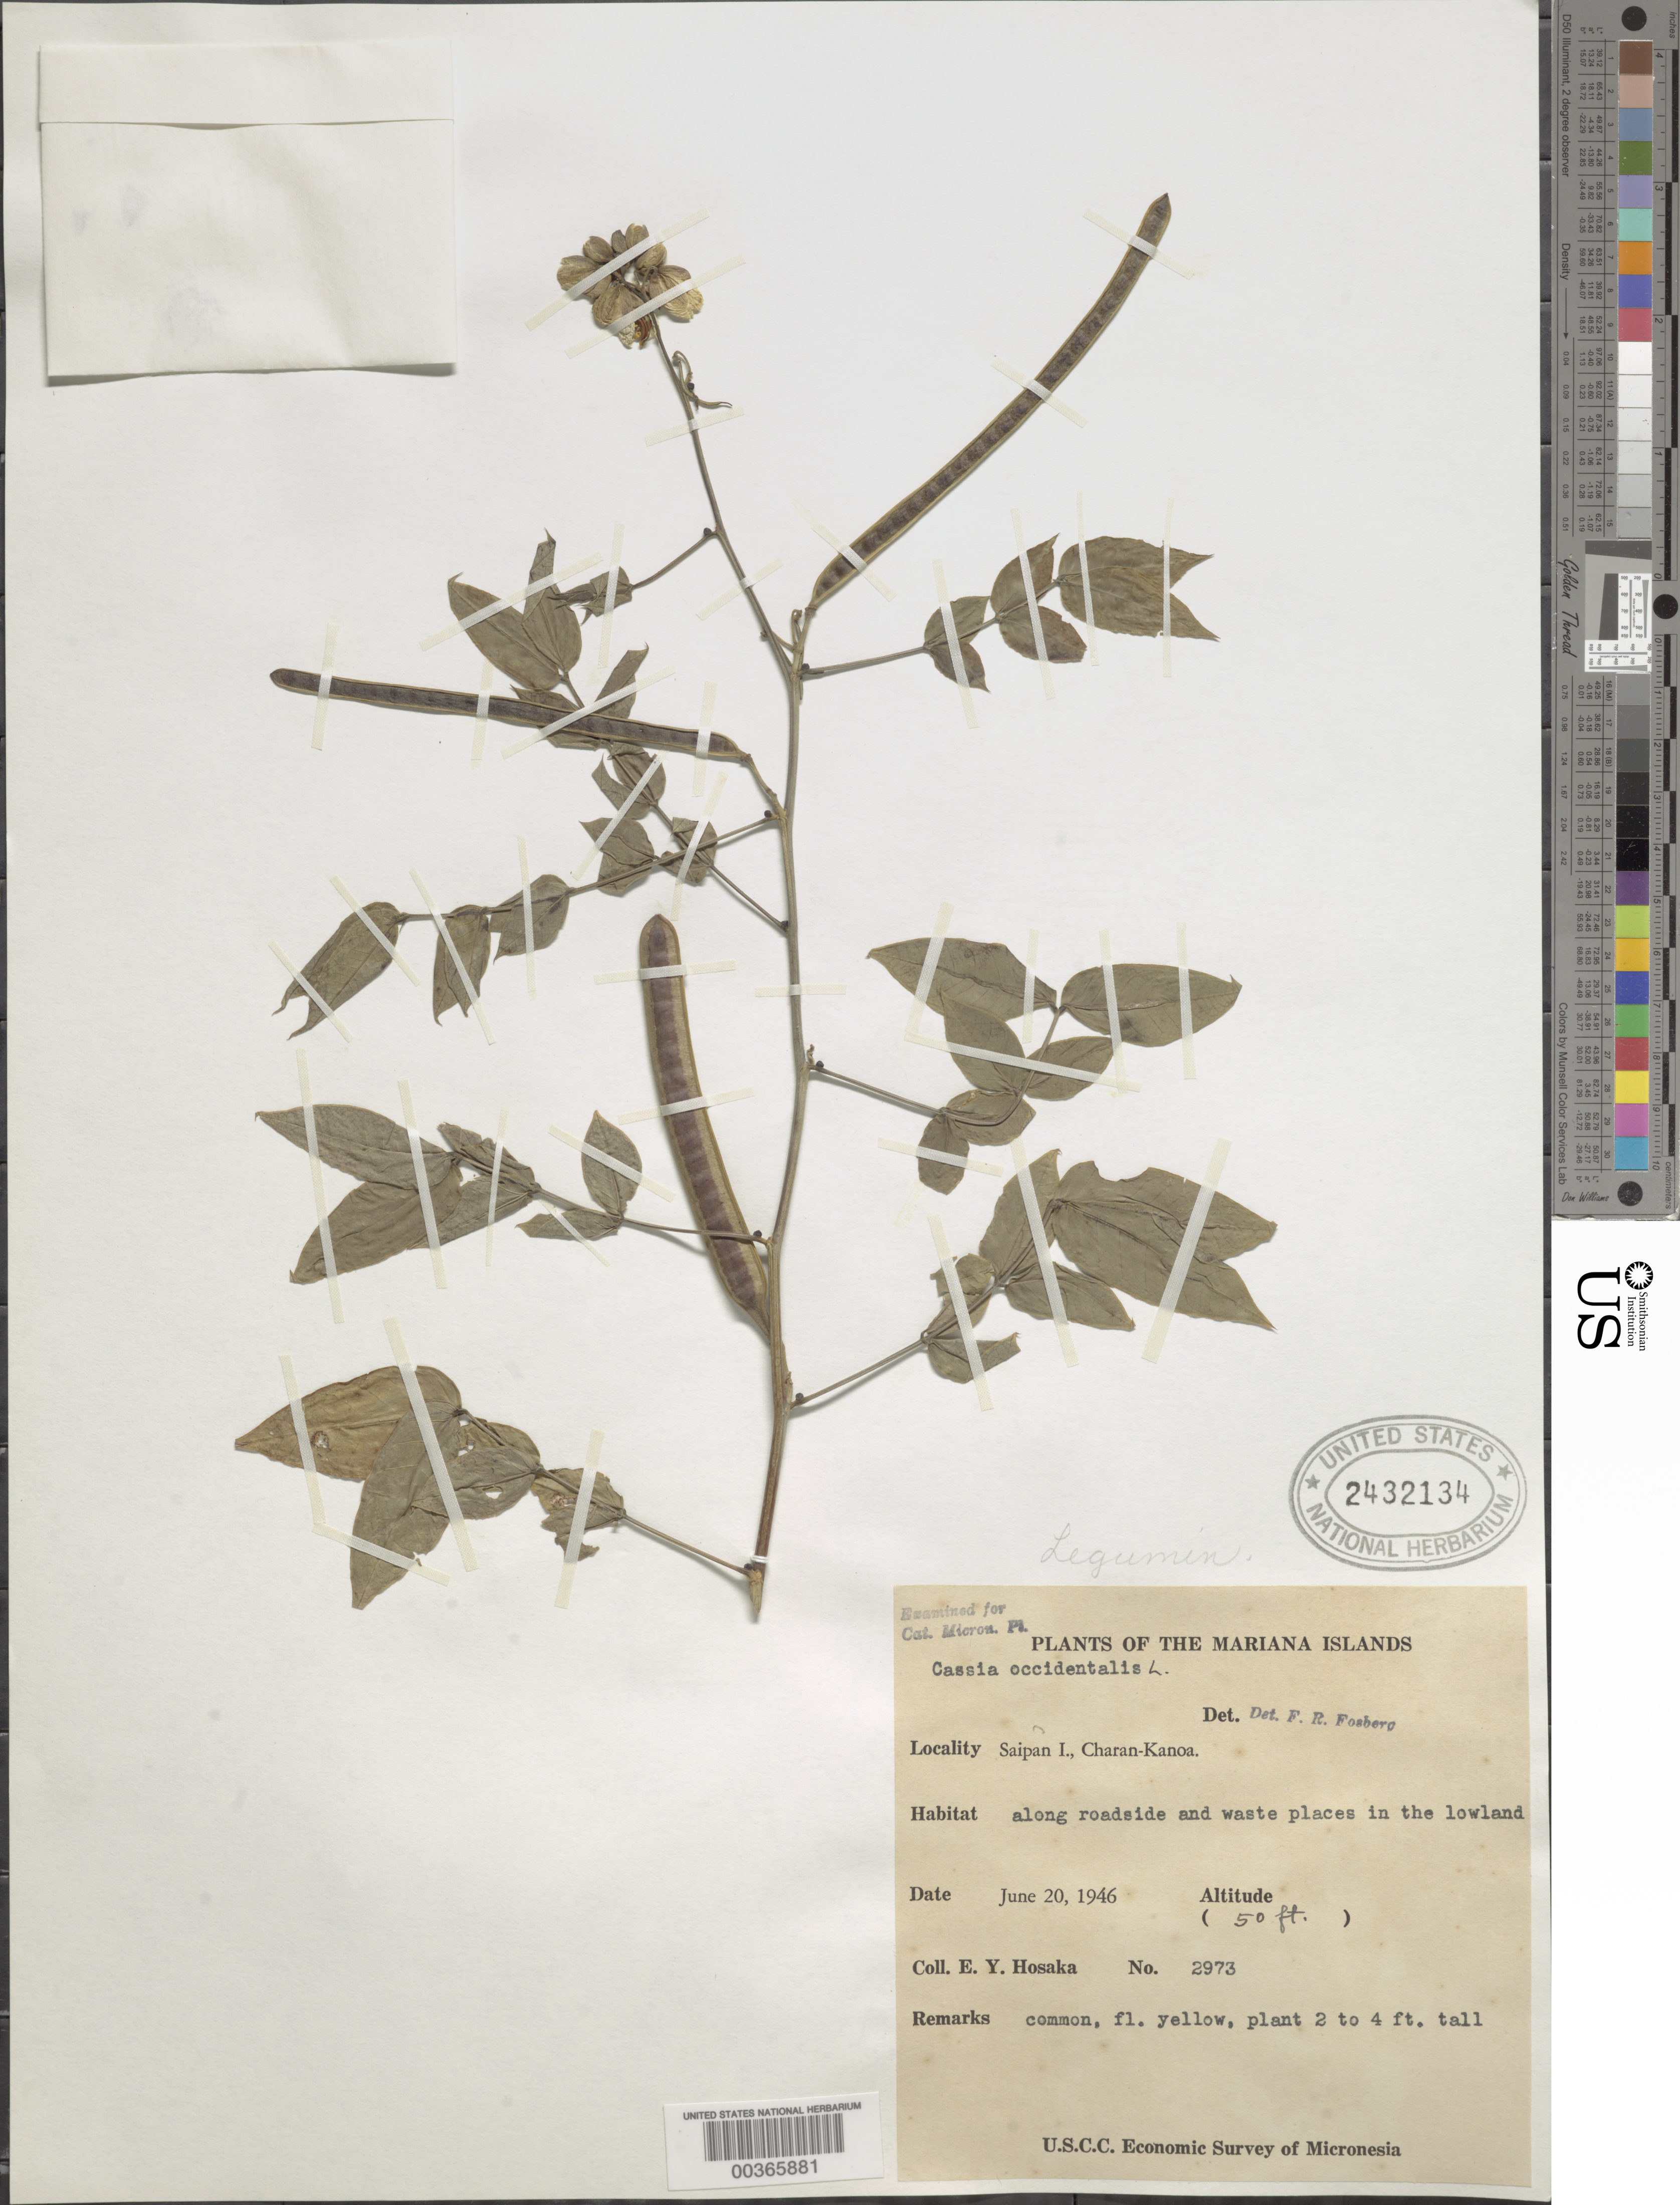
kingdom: Plantae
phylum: Tracheophyta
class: Magnoliopsida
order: Fabales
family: Fabaceae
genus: Senna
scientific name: Senna occidentalis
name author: (L.) Link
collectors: E. Y. Hosaka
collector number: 2973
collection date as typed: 20 Jun 1946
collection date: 1946-06-20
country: Northern Mariana Islands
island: Saipan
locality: Charan-kanoa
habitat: Along roadside and waste places in lowland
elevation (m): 15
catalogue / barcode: US 2432134